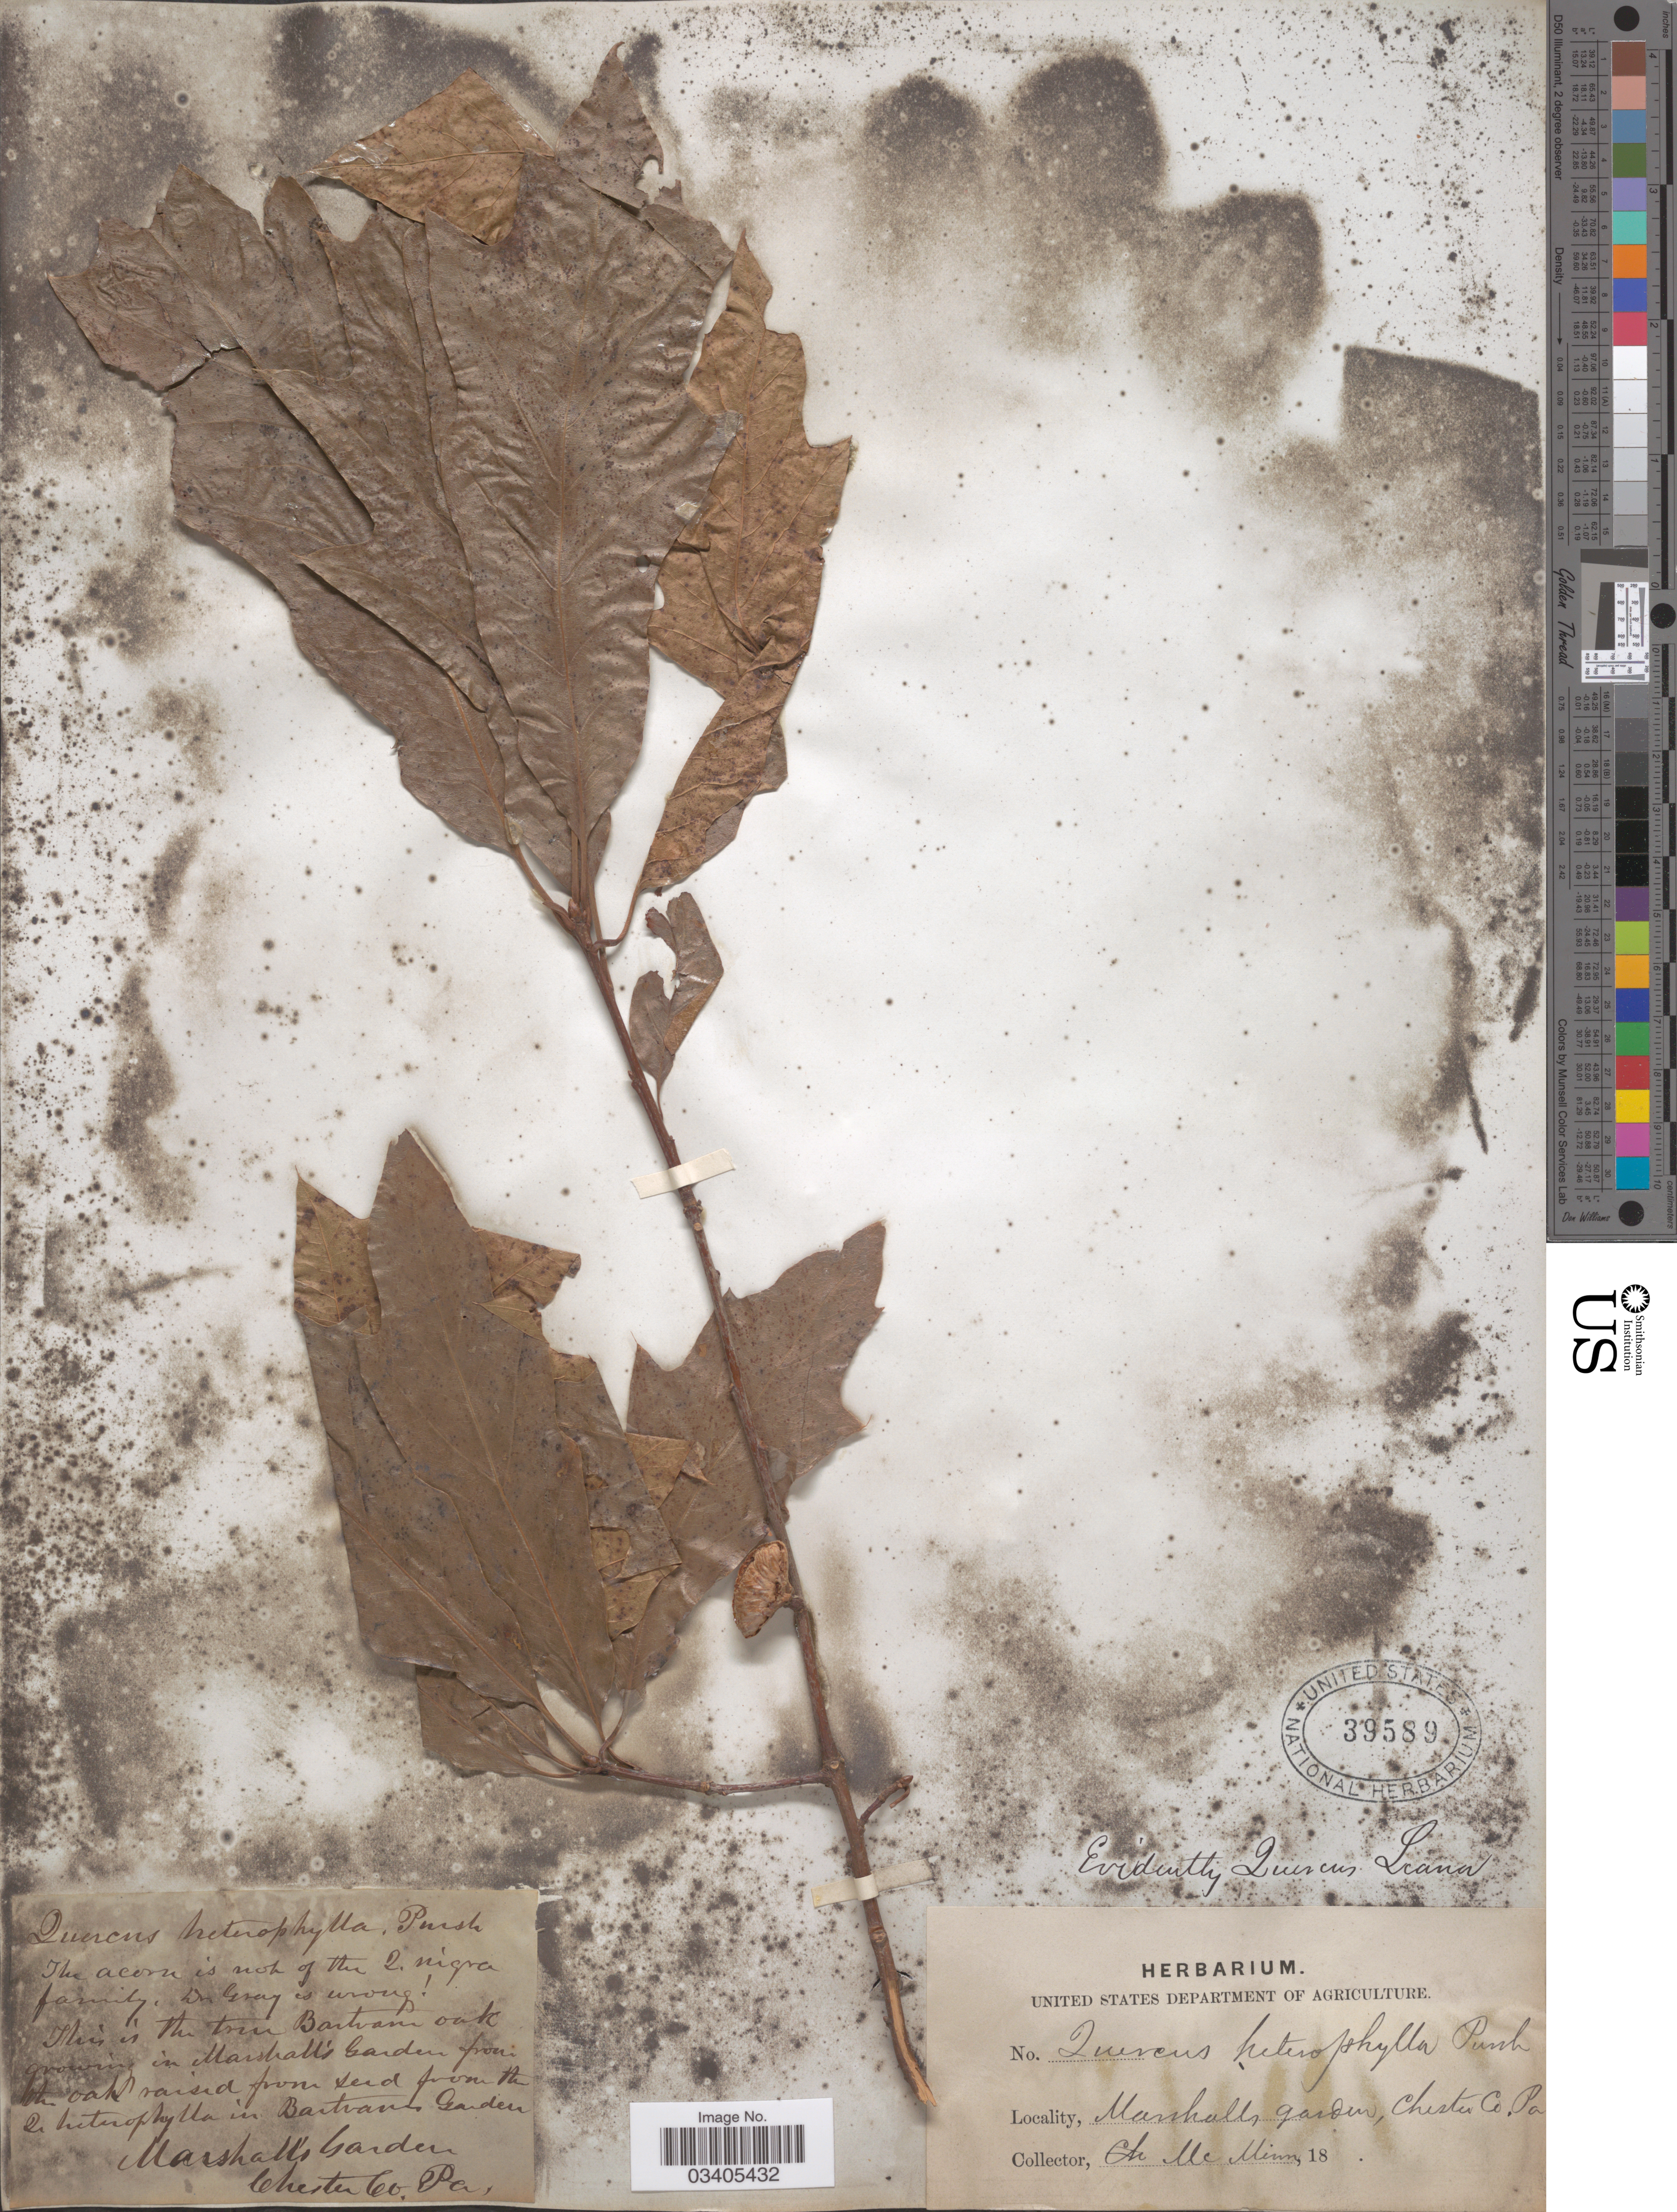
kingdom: Plantae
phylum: Tracheophyta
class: Magnoliopsida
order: Fagales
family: Fagaceae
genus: Quercus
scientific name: Quercus x heterophylla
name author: Michx.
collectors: McMinn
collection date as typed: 18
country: United States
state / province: Pennsylvania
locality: Marshall's Garden, Chester Co.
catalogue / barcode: US 39589